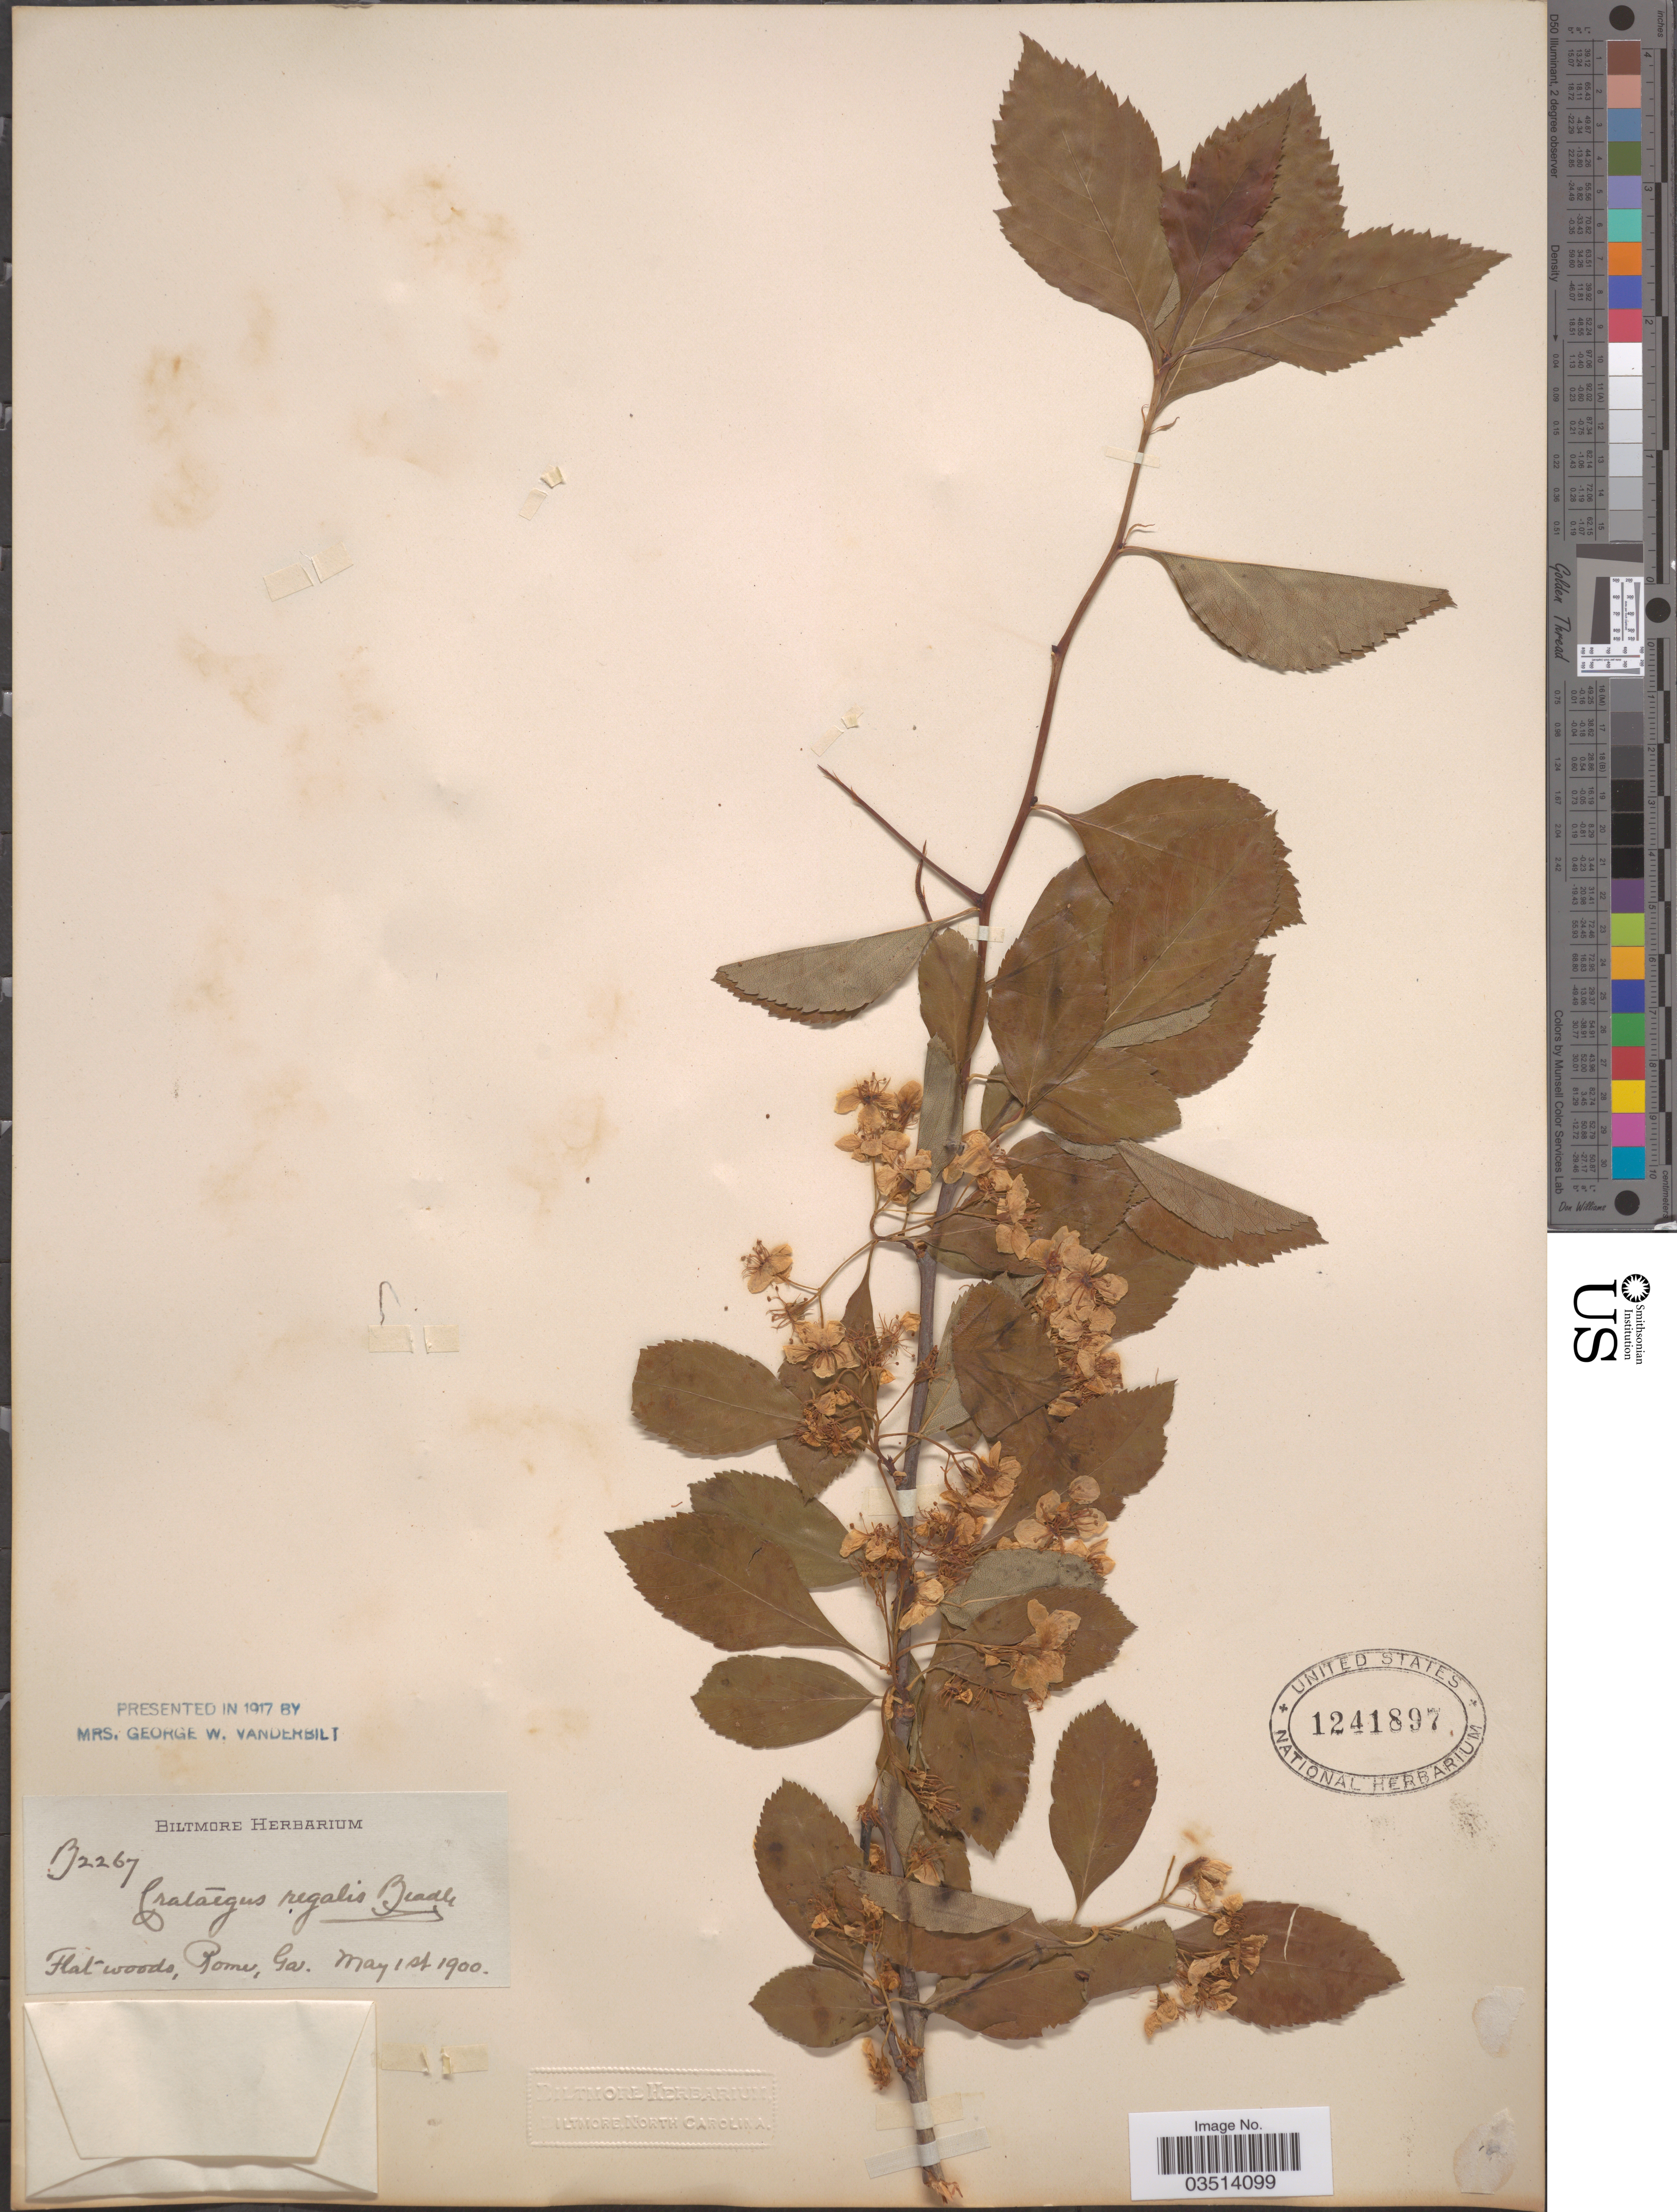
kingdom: Plantae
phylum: Tracheophyta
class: Magnoliopsida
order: Rosales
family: Rosaceae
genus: Crataegus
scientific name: Crataegus crus-galli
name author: L.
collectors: ex herb. Biltmore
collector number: B2267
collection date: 1900-05-01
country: United States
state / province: Georgia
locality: Flat woods, Rome.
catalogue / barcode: US 1241897